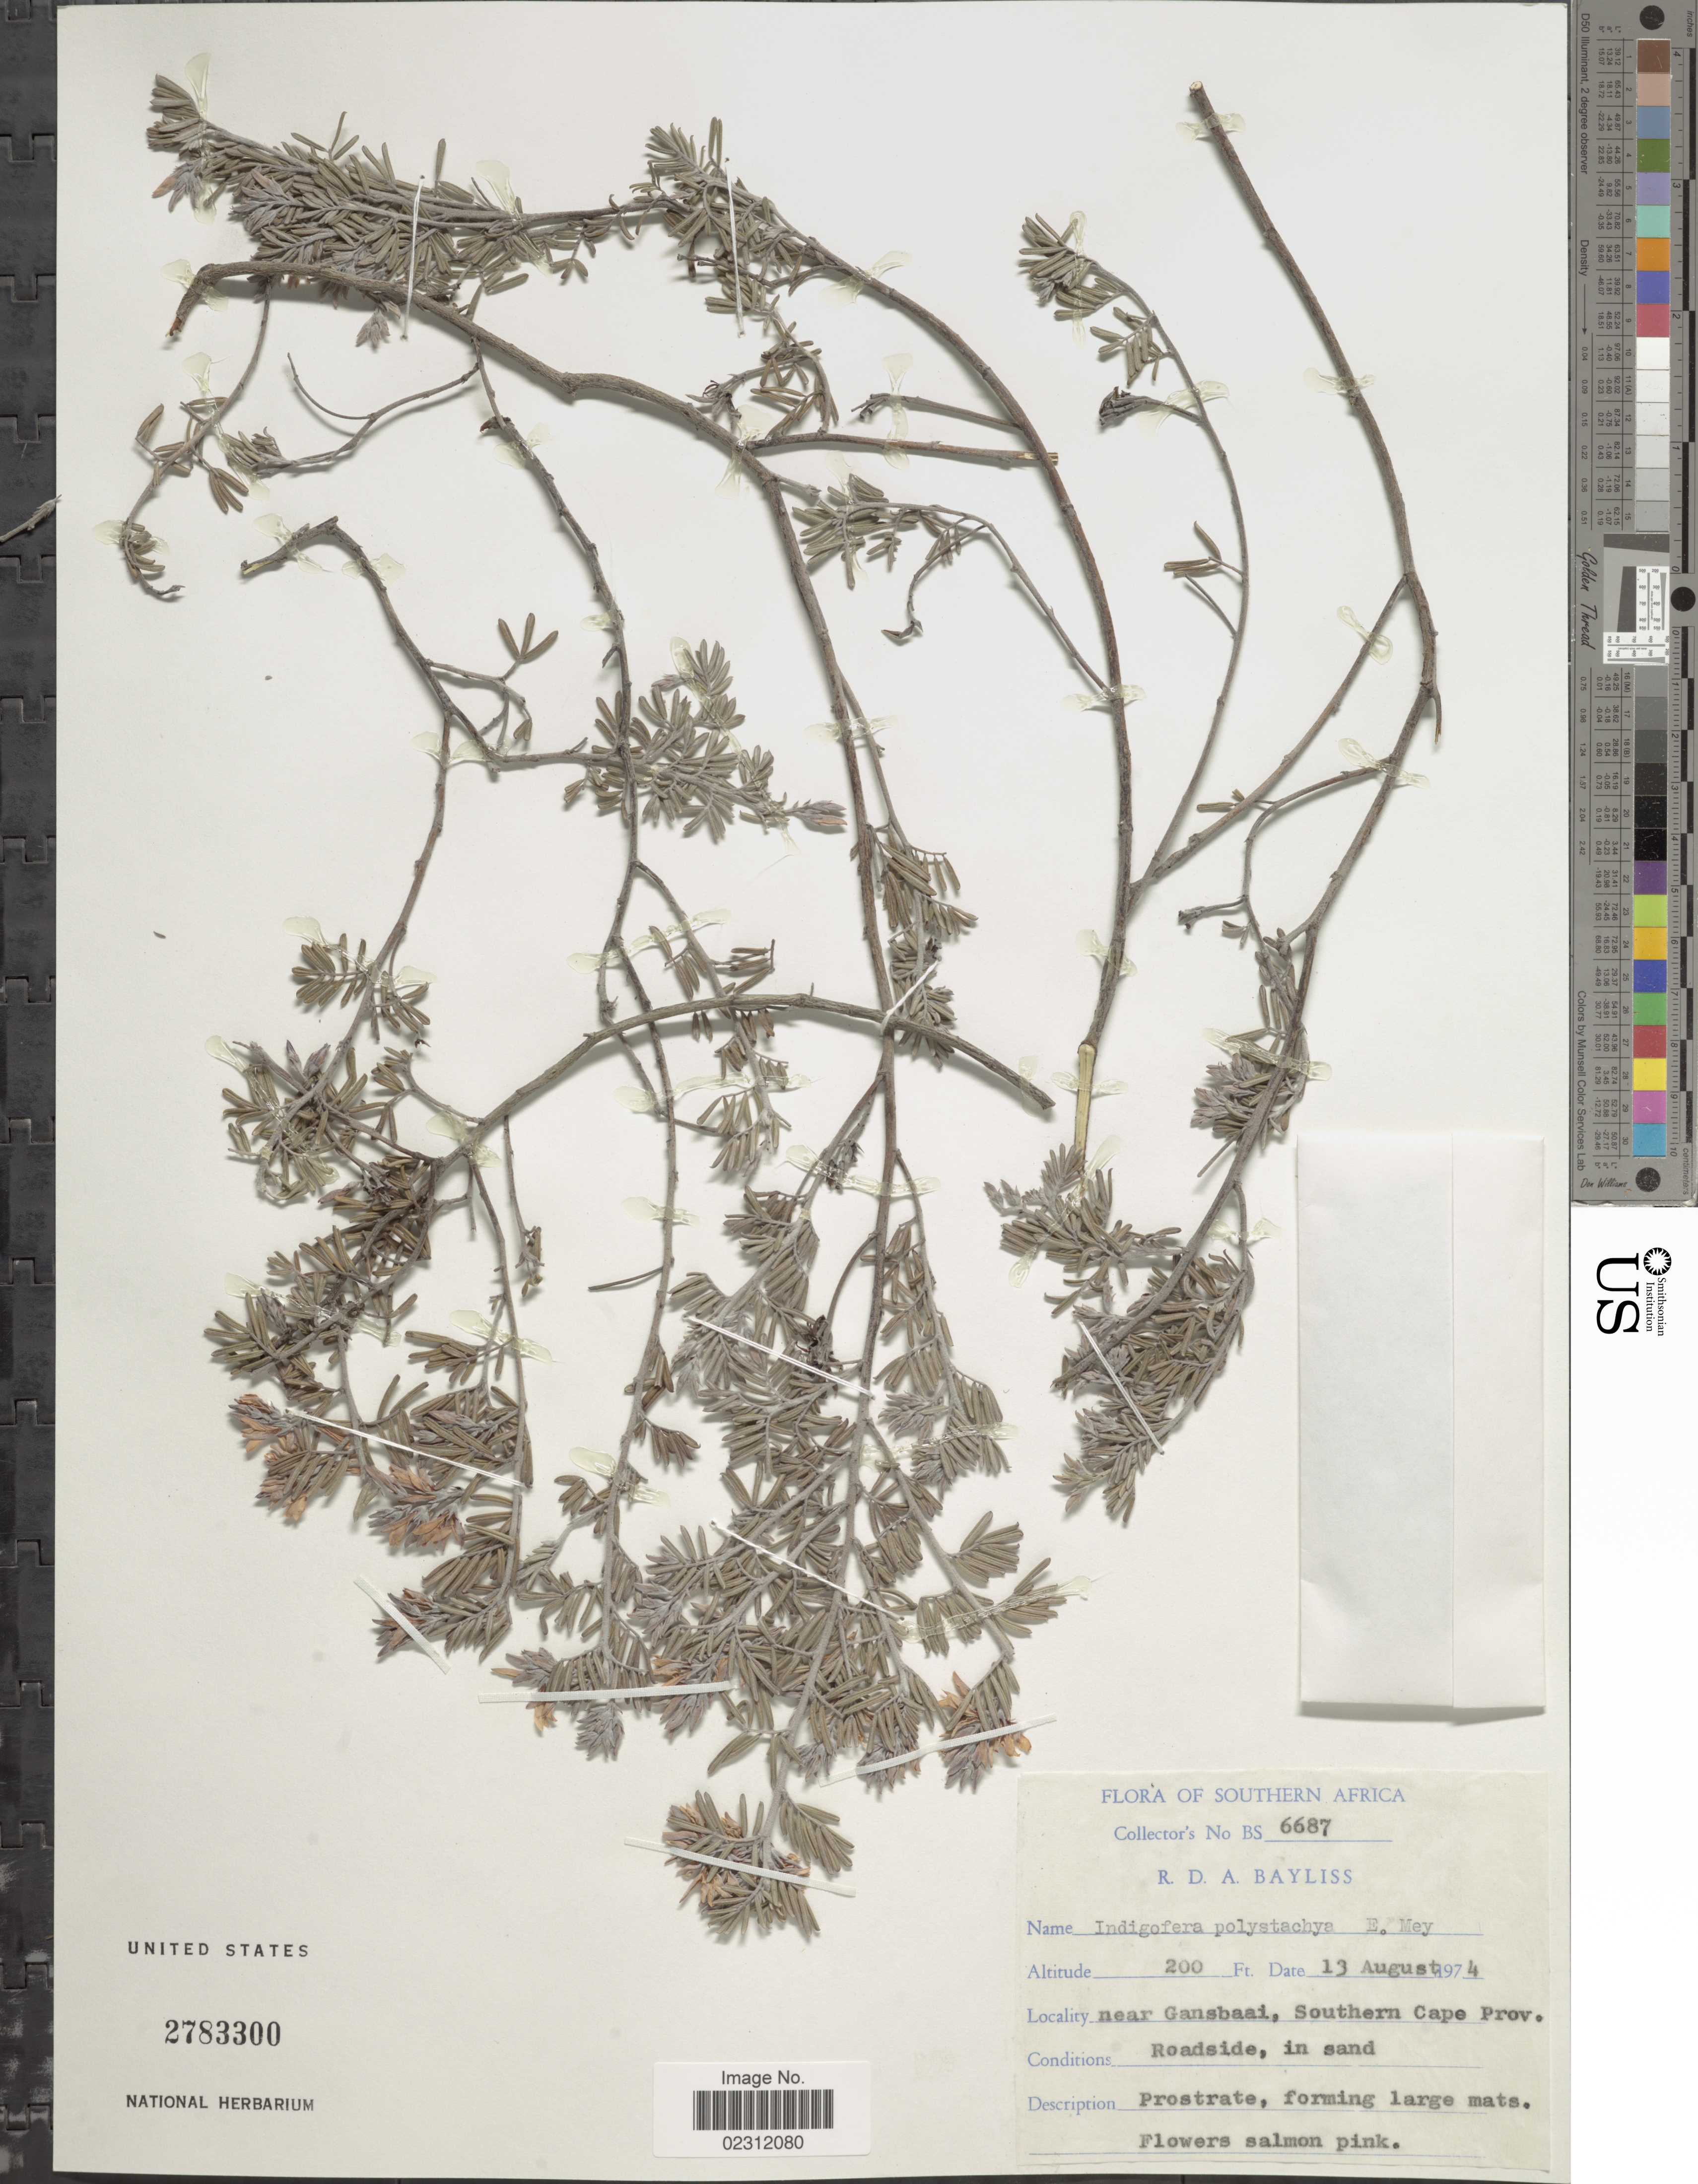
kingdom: Plantae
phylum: Tracheophyta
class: Magnoliopsida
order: Fabales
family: Fabaceae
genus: Indigofera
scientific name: Indigofera polystachya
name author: E. Mey.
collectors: R. Bayliss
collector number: BS6687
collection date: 1974-08-13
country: South Africa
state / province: Western Cape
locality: Southern Africa, near Gansbaai, Southern Cape Prov.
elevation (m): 61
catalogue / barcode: US 2783300